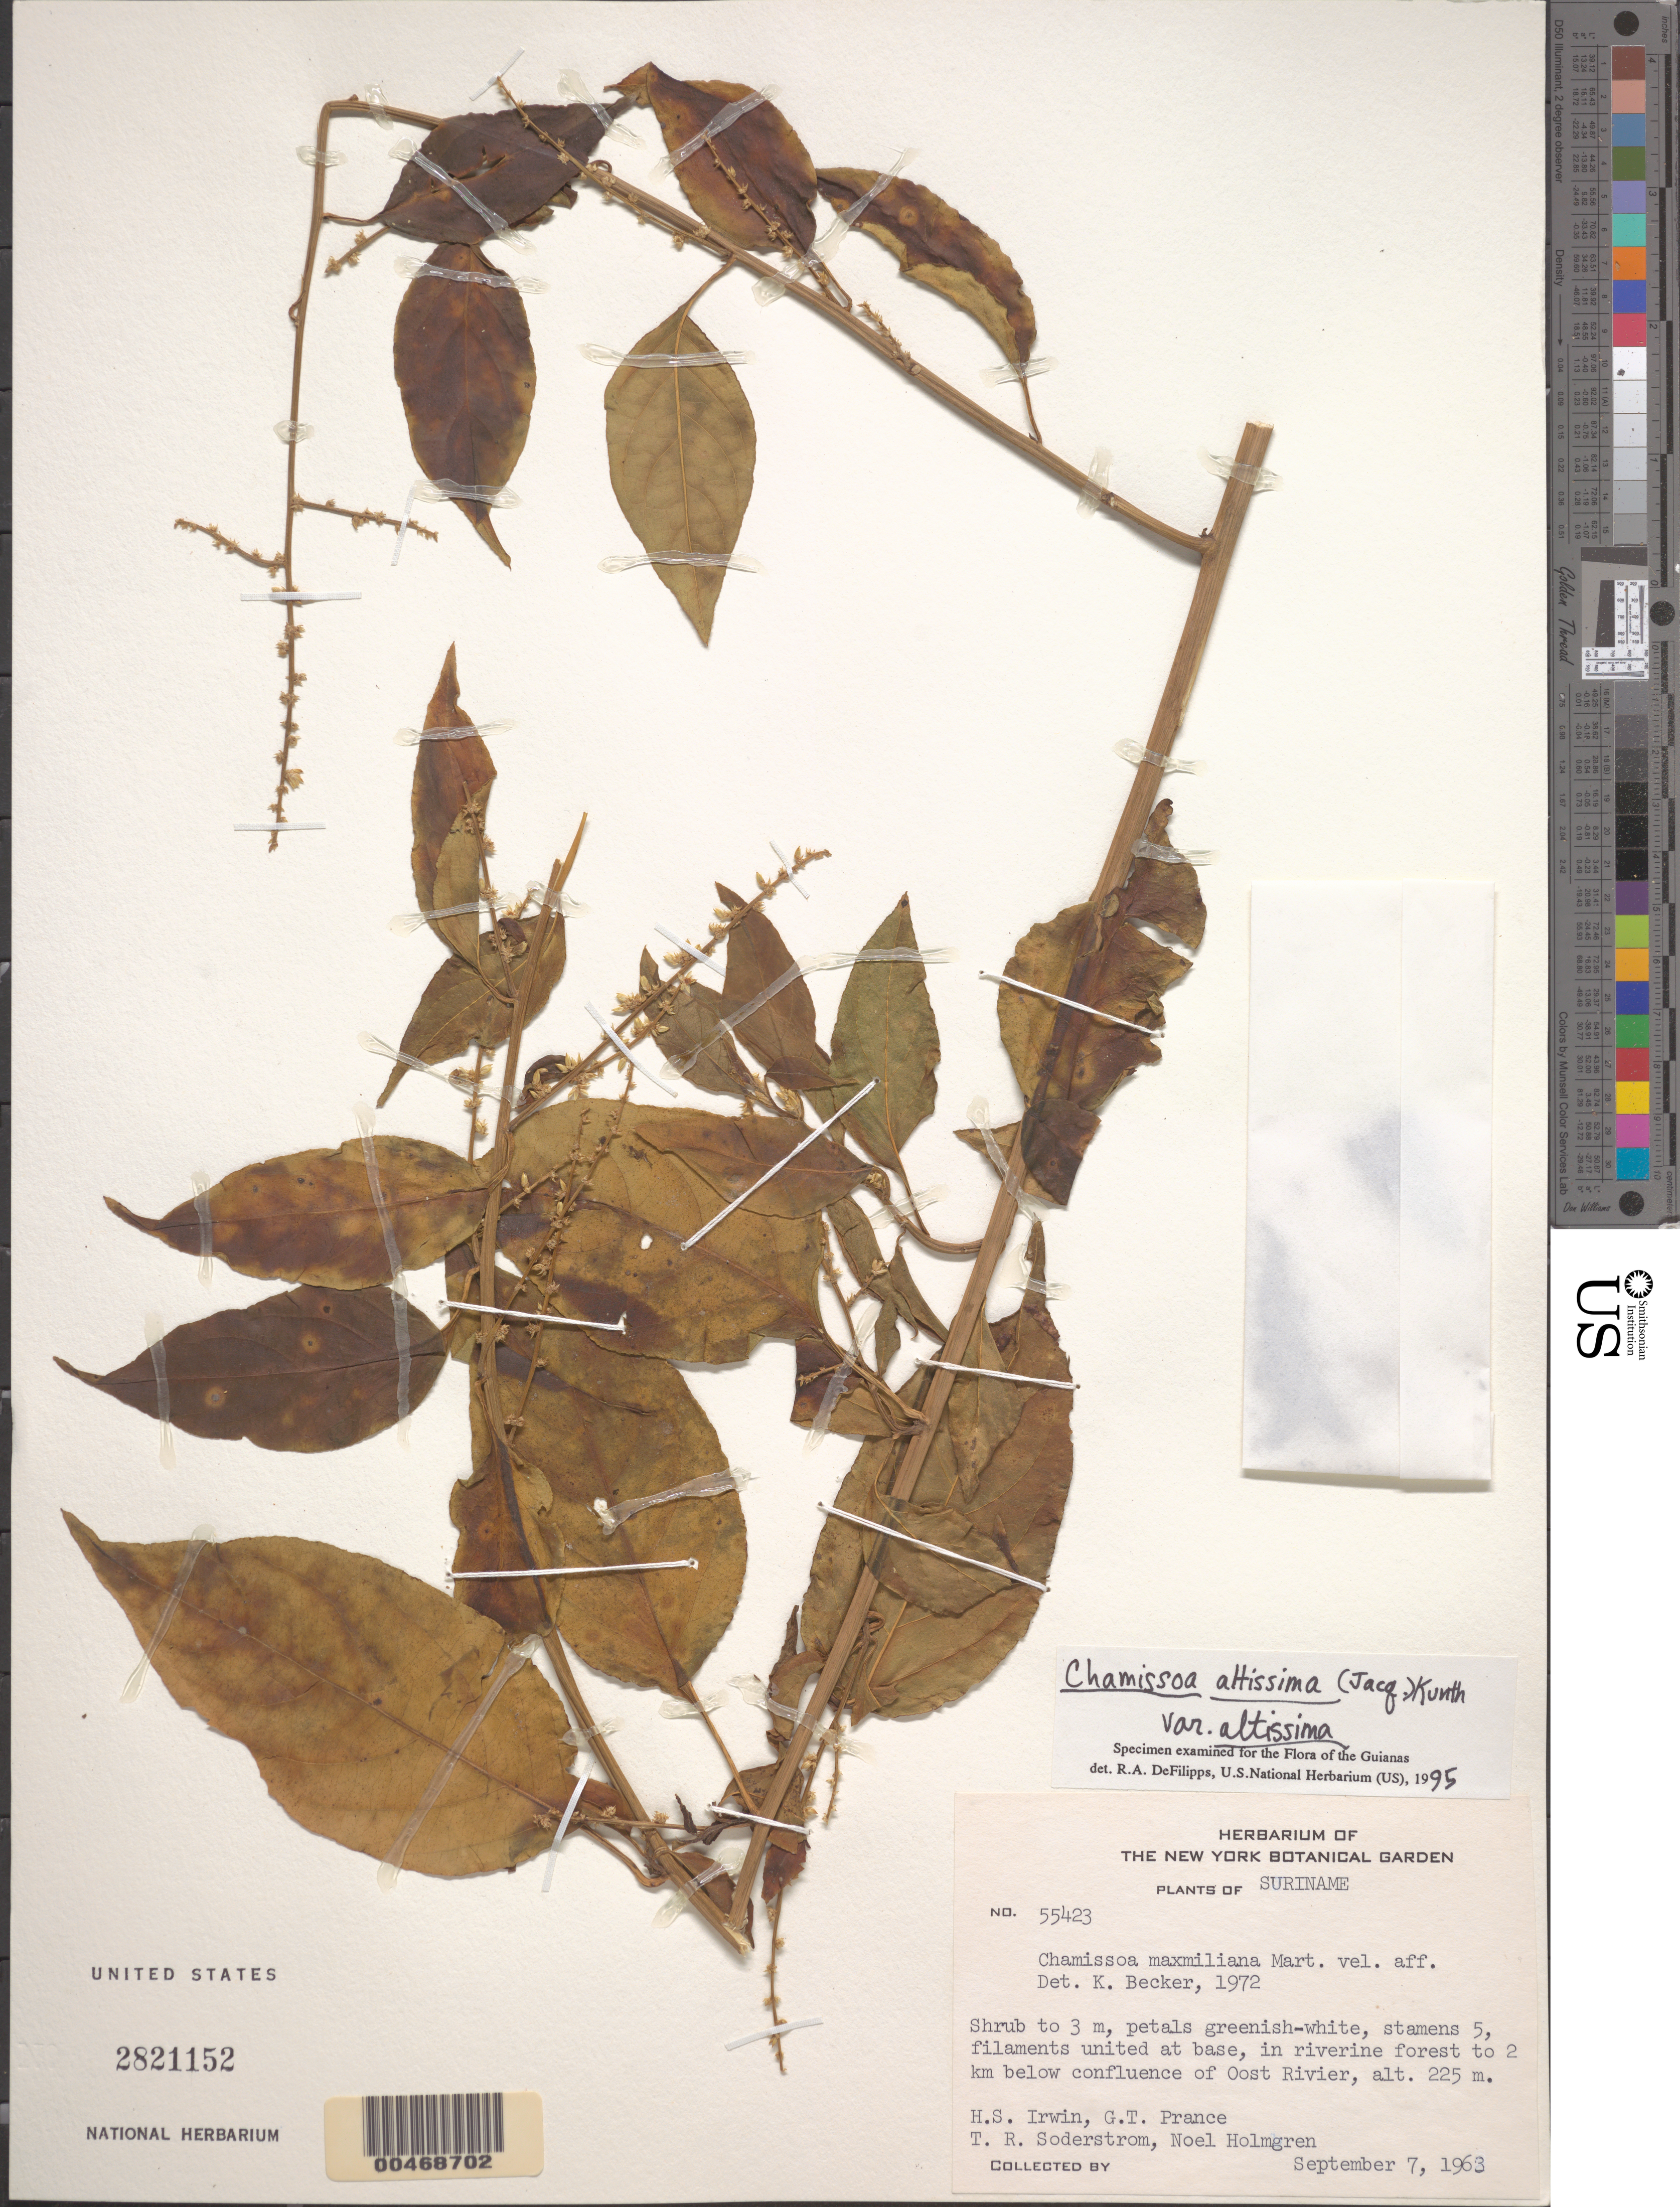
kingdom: Plantae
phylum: Tracheophyta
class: Magnoliopsida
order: Caryophyllales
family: Amaranthaceae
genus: Chamissoa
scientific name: Chamissoa altissima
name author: (Jacq.) Kunth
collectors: H. Irwin, G. T. Prance, T. R. Soderstrom & N. H. Holmgren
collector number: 55423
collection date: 1963-09-07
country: Suriname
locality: In riverine forest to 2 km below confluence of Oost River.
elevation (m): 225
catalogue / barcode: US 2821152